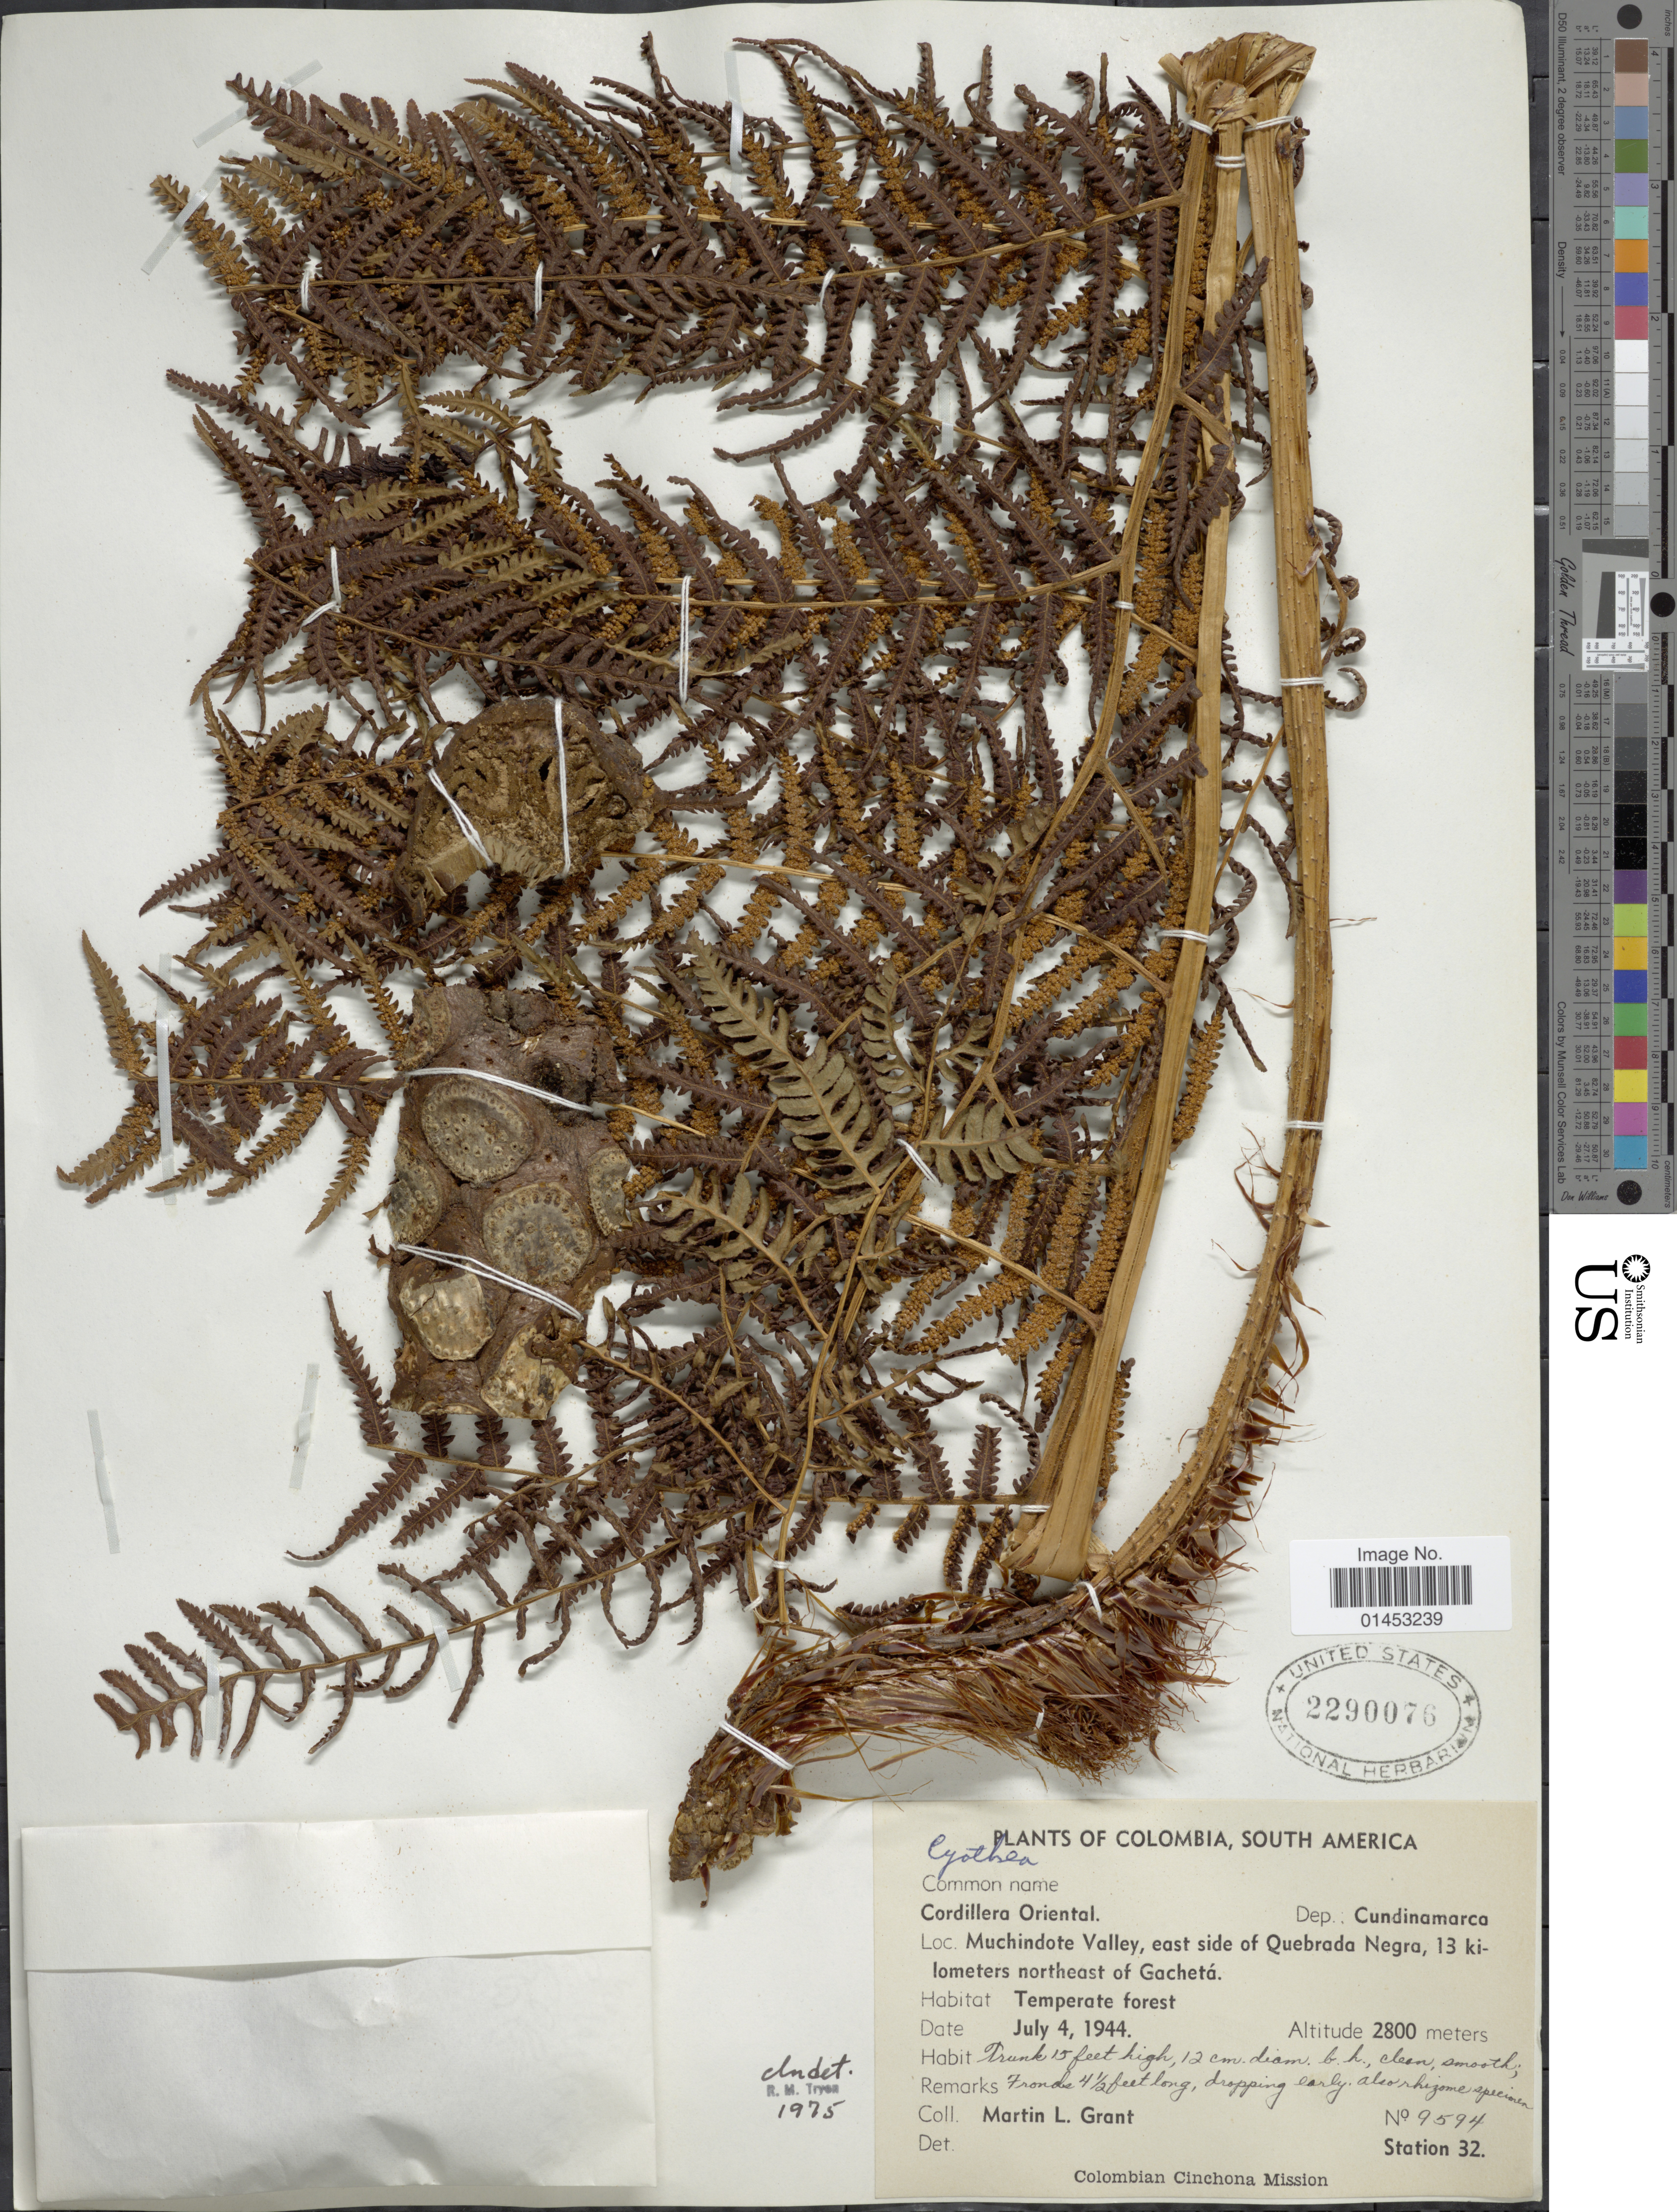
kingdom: Plantae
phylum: Tracheophyta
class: Polypodiopsida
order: Cyatheales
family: Cyatheaceae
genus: Cyathea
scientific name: Cyathea sp.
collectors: M. L. Grant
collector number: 9594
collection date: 1944-07-04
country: Colombia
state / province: Cundinamarca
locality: Cordillera Oriental, Dep. Cundinamarca, Muchindote Valley, east side of Quebrada Negra, 13 kilometers northeast of Gachetá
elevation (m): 2800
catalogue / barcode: US 2290076